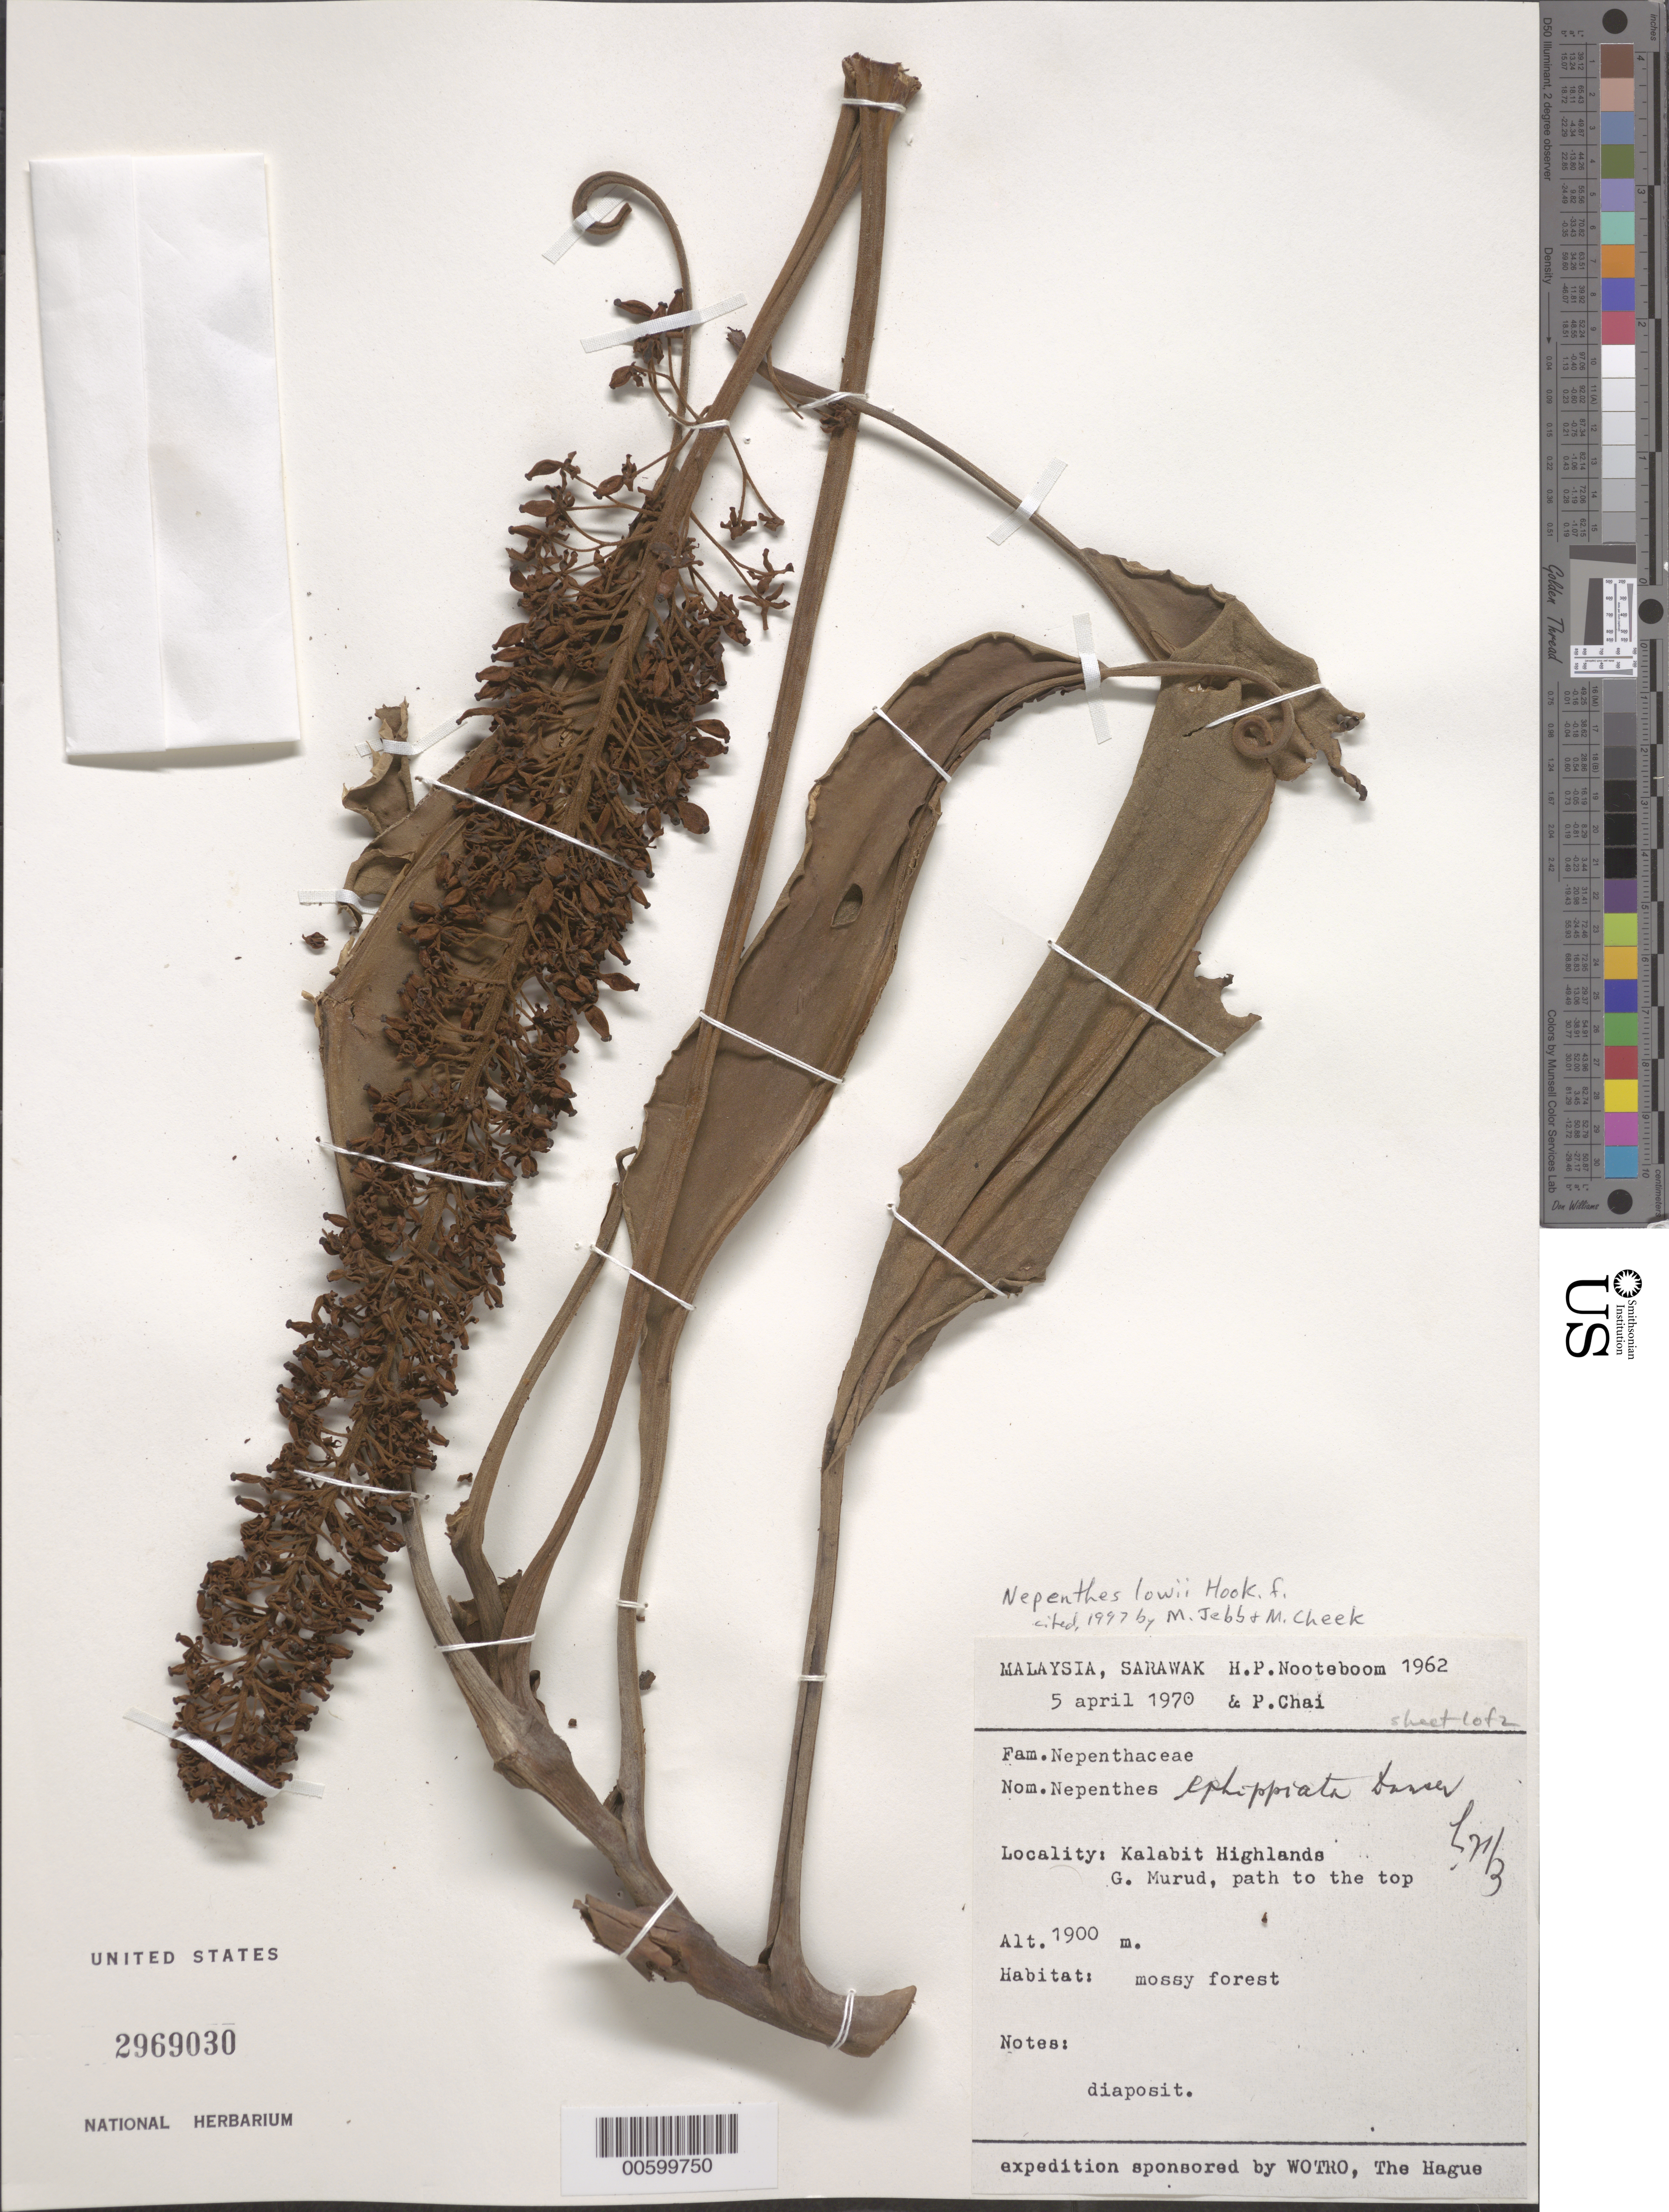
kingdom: Plantae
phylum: Tracheophyta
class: Magnoliopsida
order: Caryophyllales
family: Nepenthaceae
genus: Nepenthes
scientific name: Nepenthes lowii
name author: Hook. f.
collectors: H. P. Nooteboom & P. Chai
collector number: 1962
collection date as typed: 05 Apr 1970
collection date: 1970-04-05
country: Malaysia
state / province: Sarawak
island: Borneo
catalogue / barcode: US 2969030